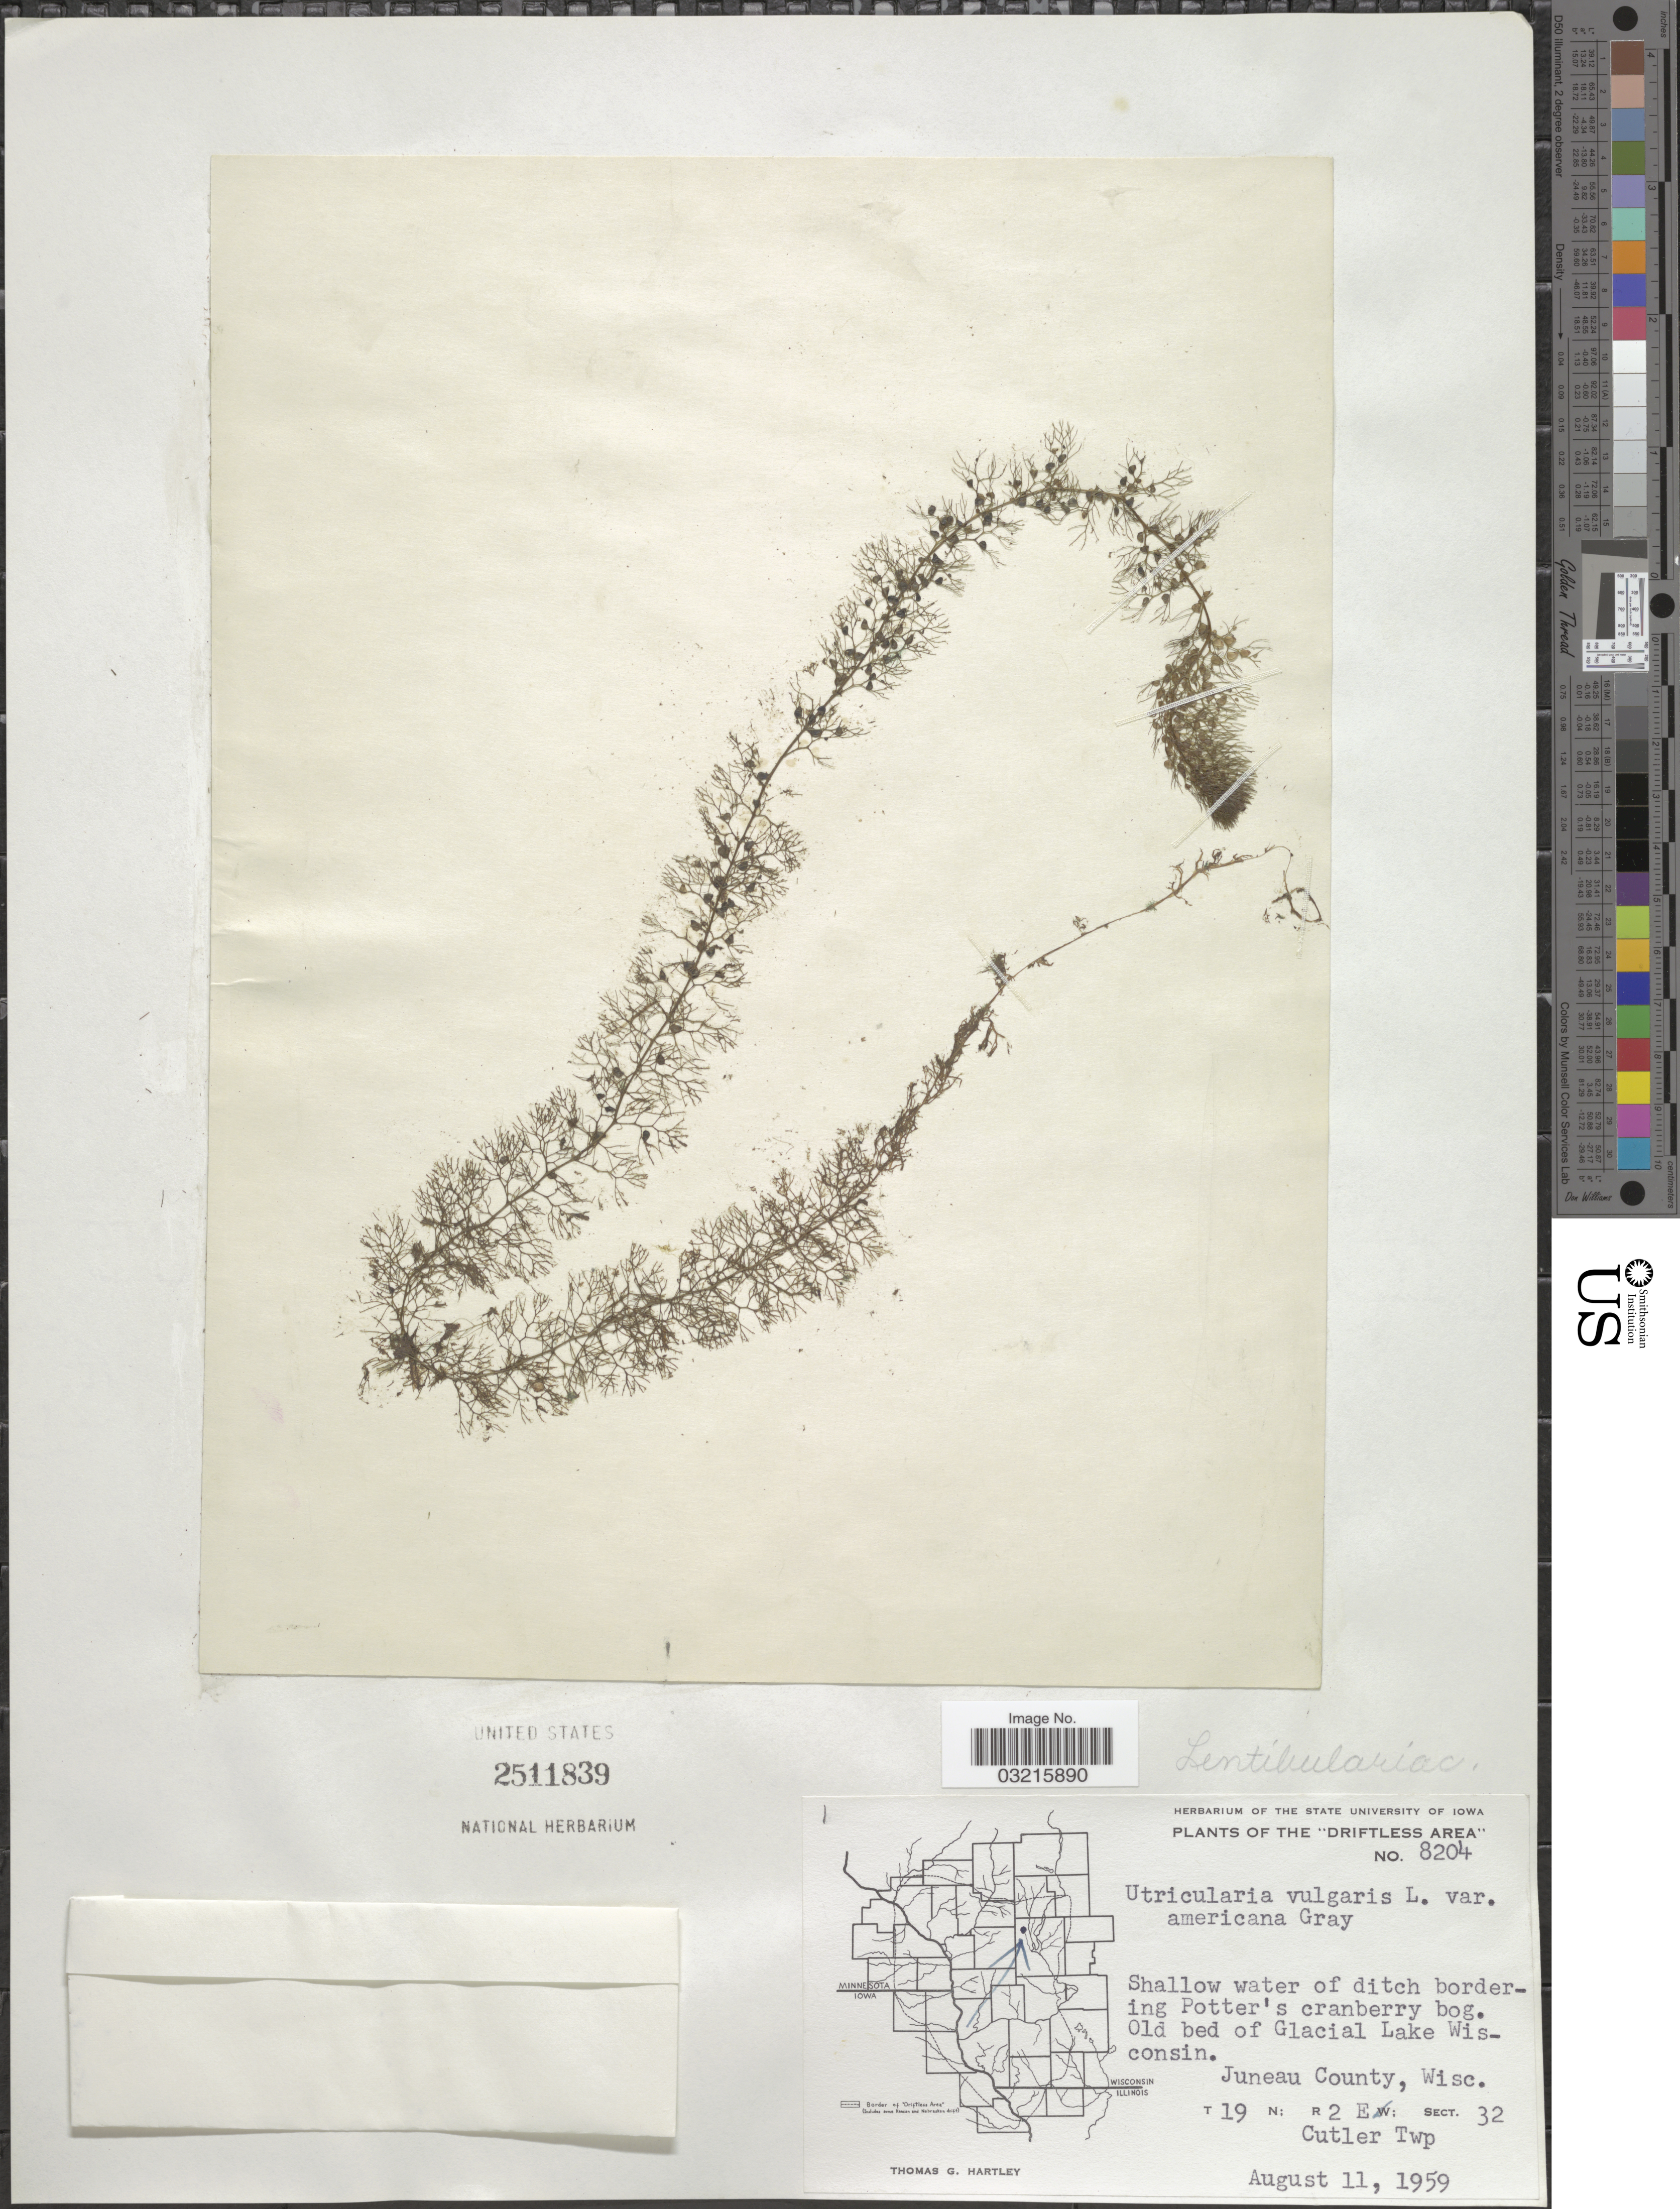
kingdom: Plantae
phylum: Tracheophyta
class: Magnoliopsida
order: Lamiales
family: Lentibulariaceae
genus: Utricularia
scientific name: Utricularia vulgaris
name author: L.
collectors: T. G. Hartley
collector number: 8204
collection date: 1959-08-11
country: United States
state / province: Wisconsin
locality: The "Driftless Area". Shallow water of ditch bordering Potter's cranberry bog. Old bed of Glacial Lake Wisconsin. Juneau County. T 19 N; R 2 E; Sect. 32. Cutler Twp.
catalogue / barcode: US 2511839